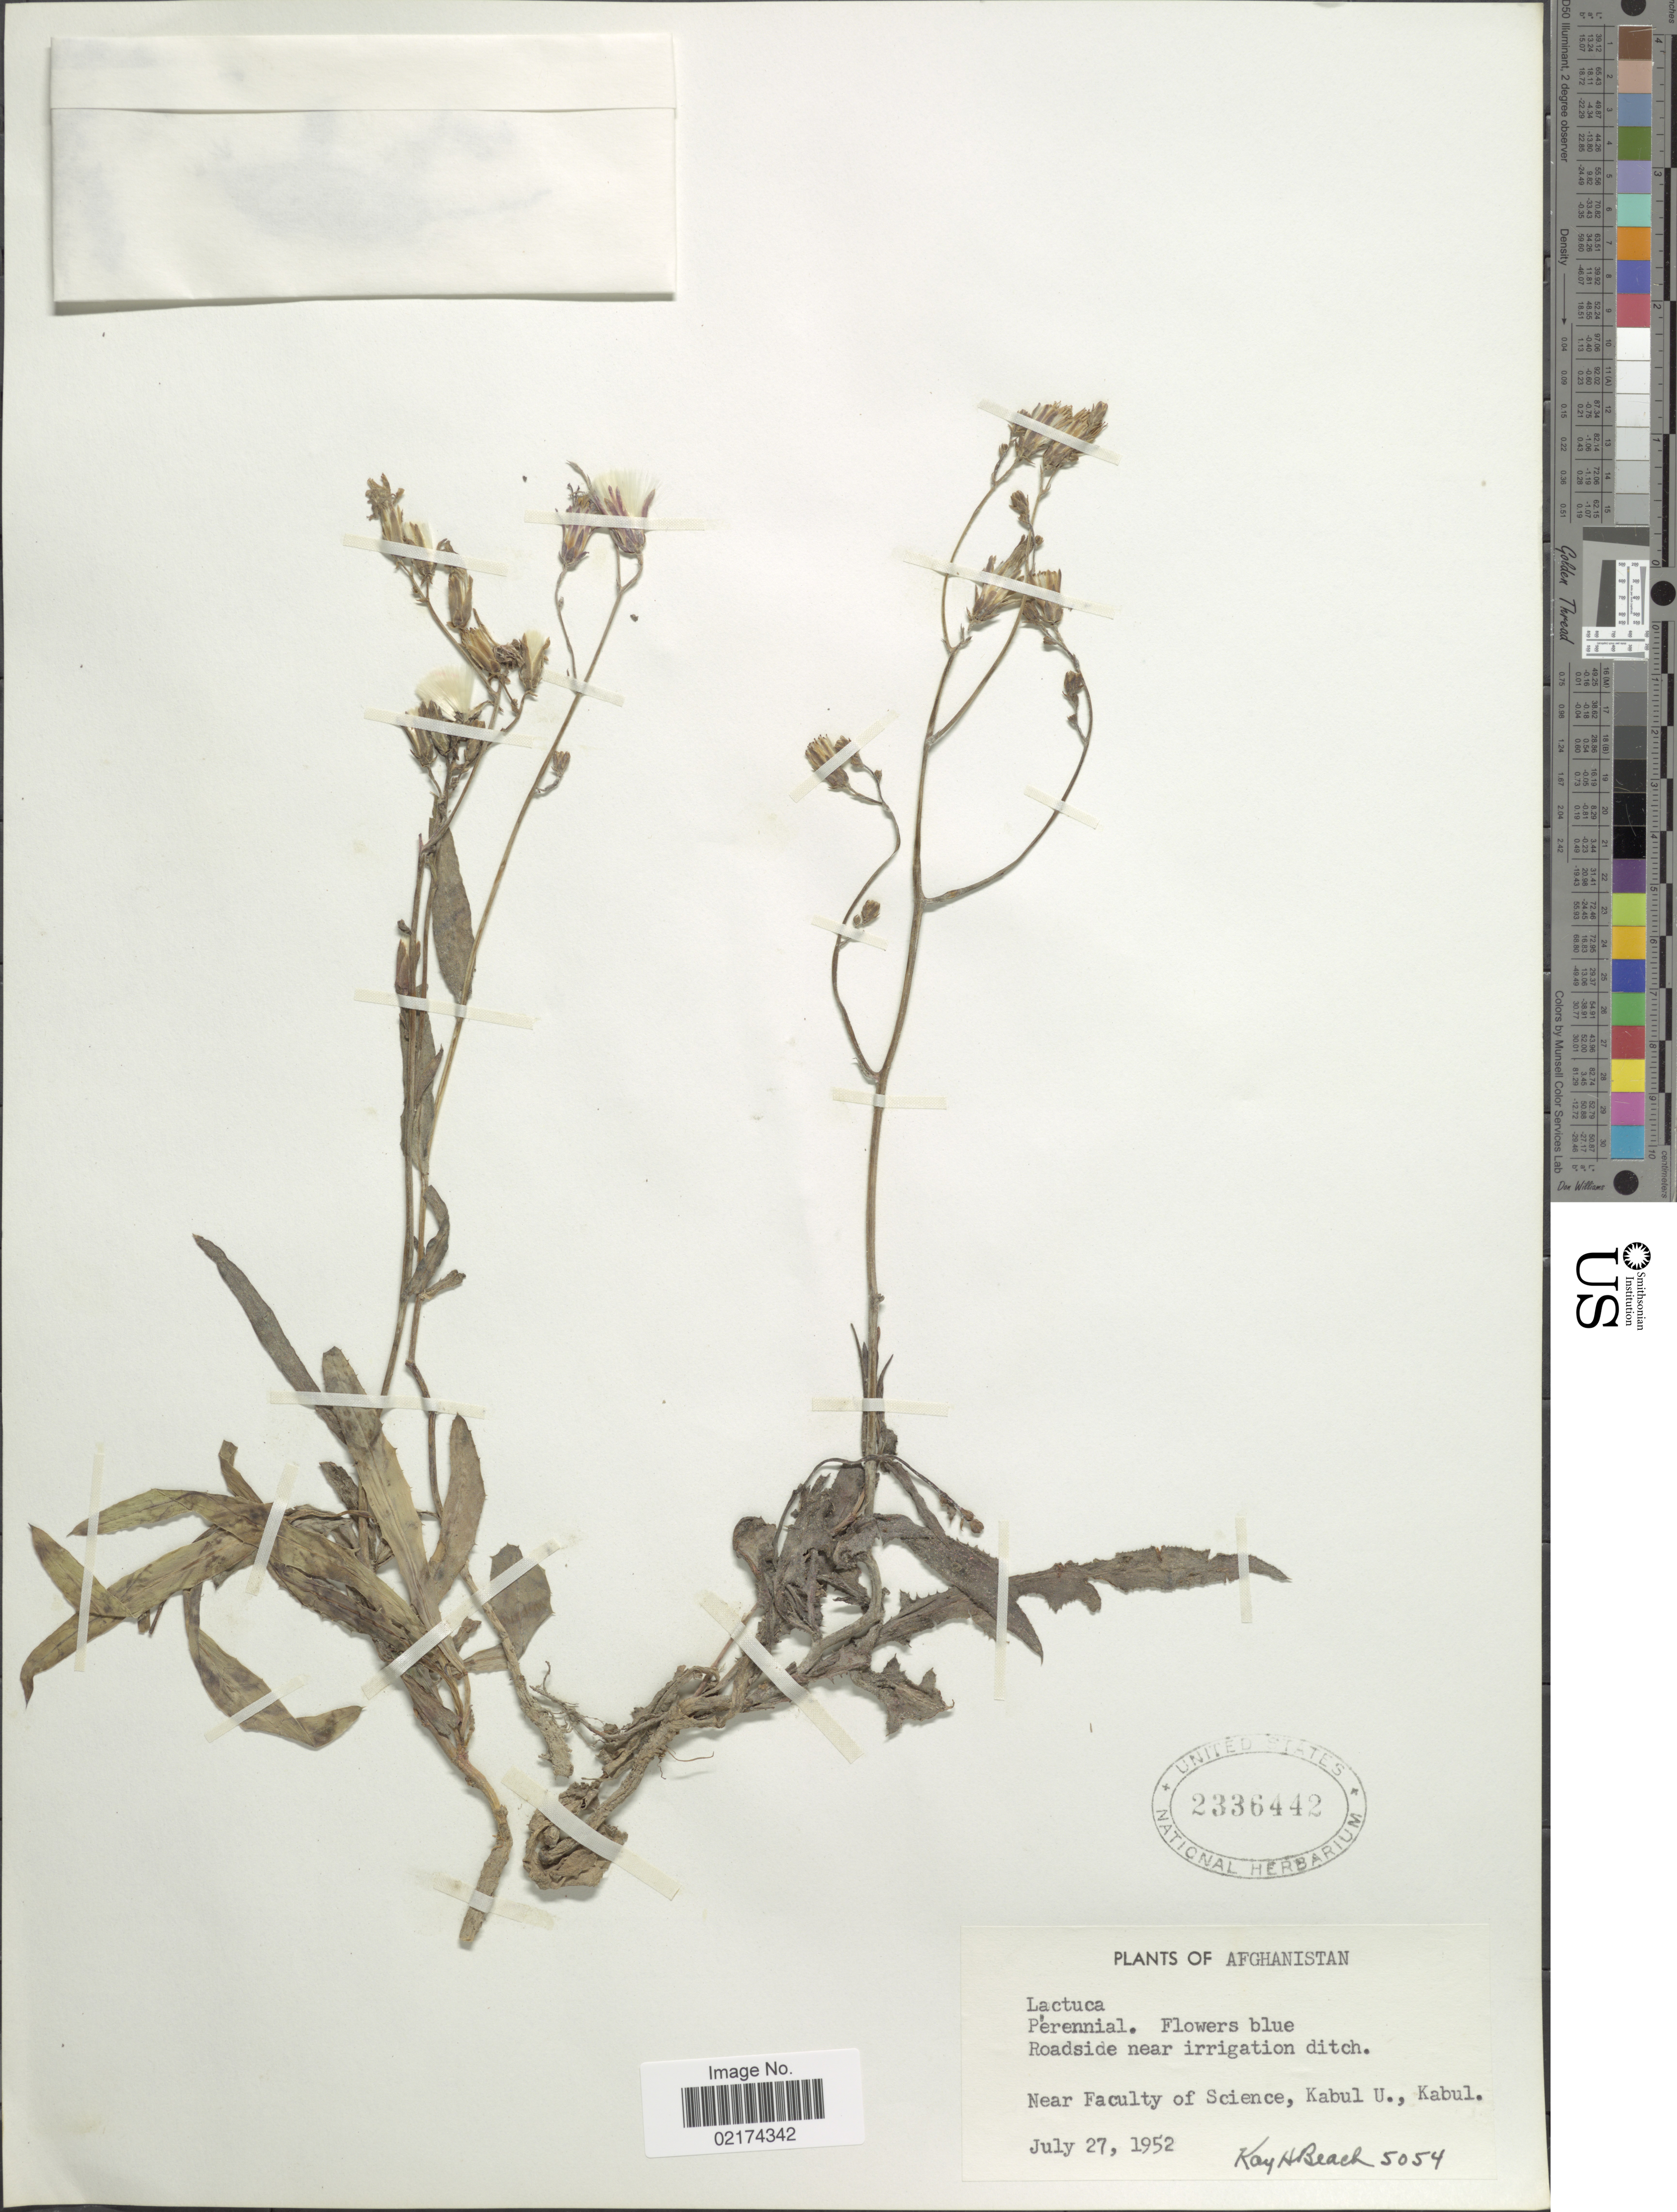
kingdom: Plantae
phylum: Tracheophyta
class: Magnoliopsida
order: Asterales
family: Asteraceae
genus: Lactuca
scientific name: Lactuca sp.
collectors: K. H. Beach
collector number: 5054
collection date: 1952-07-27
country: Afghanistan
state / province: Kabul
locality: Near Faculty of Science, Kabul U.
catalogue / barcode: US 2336442